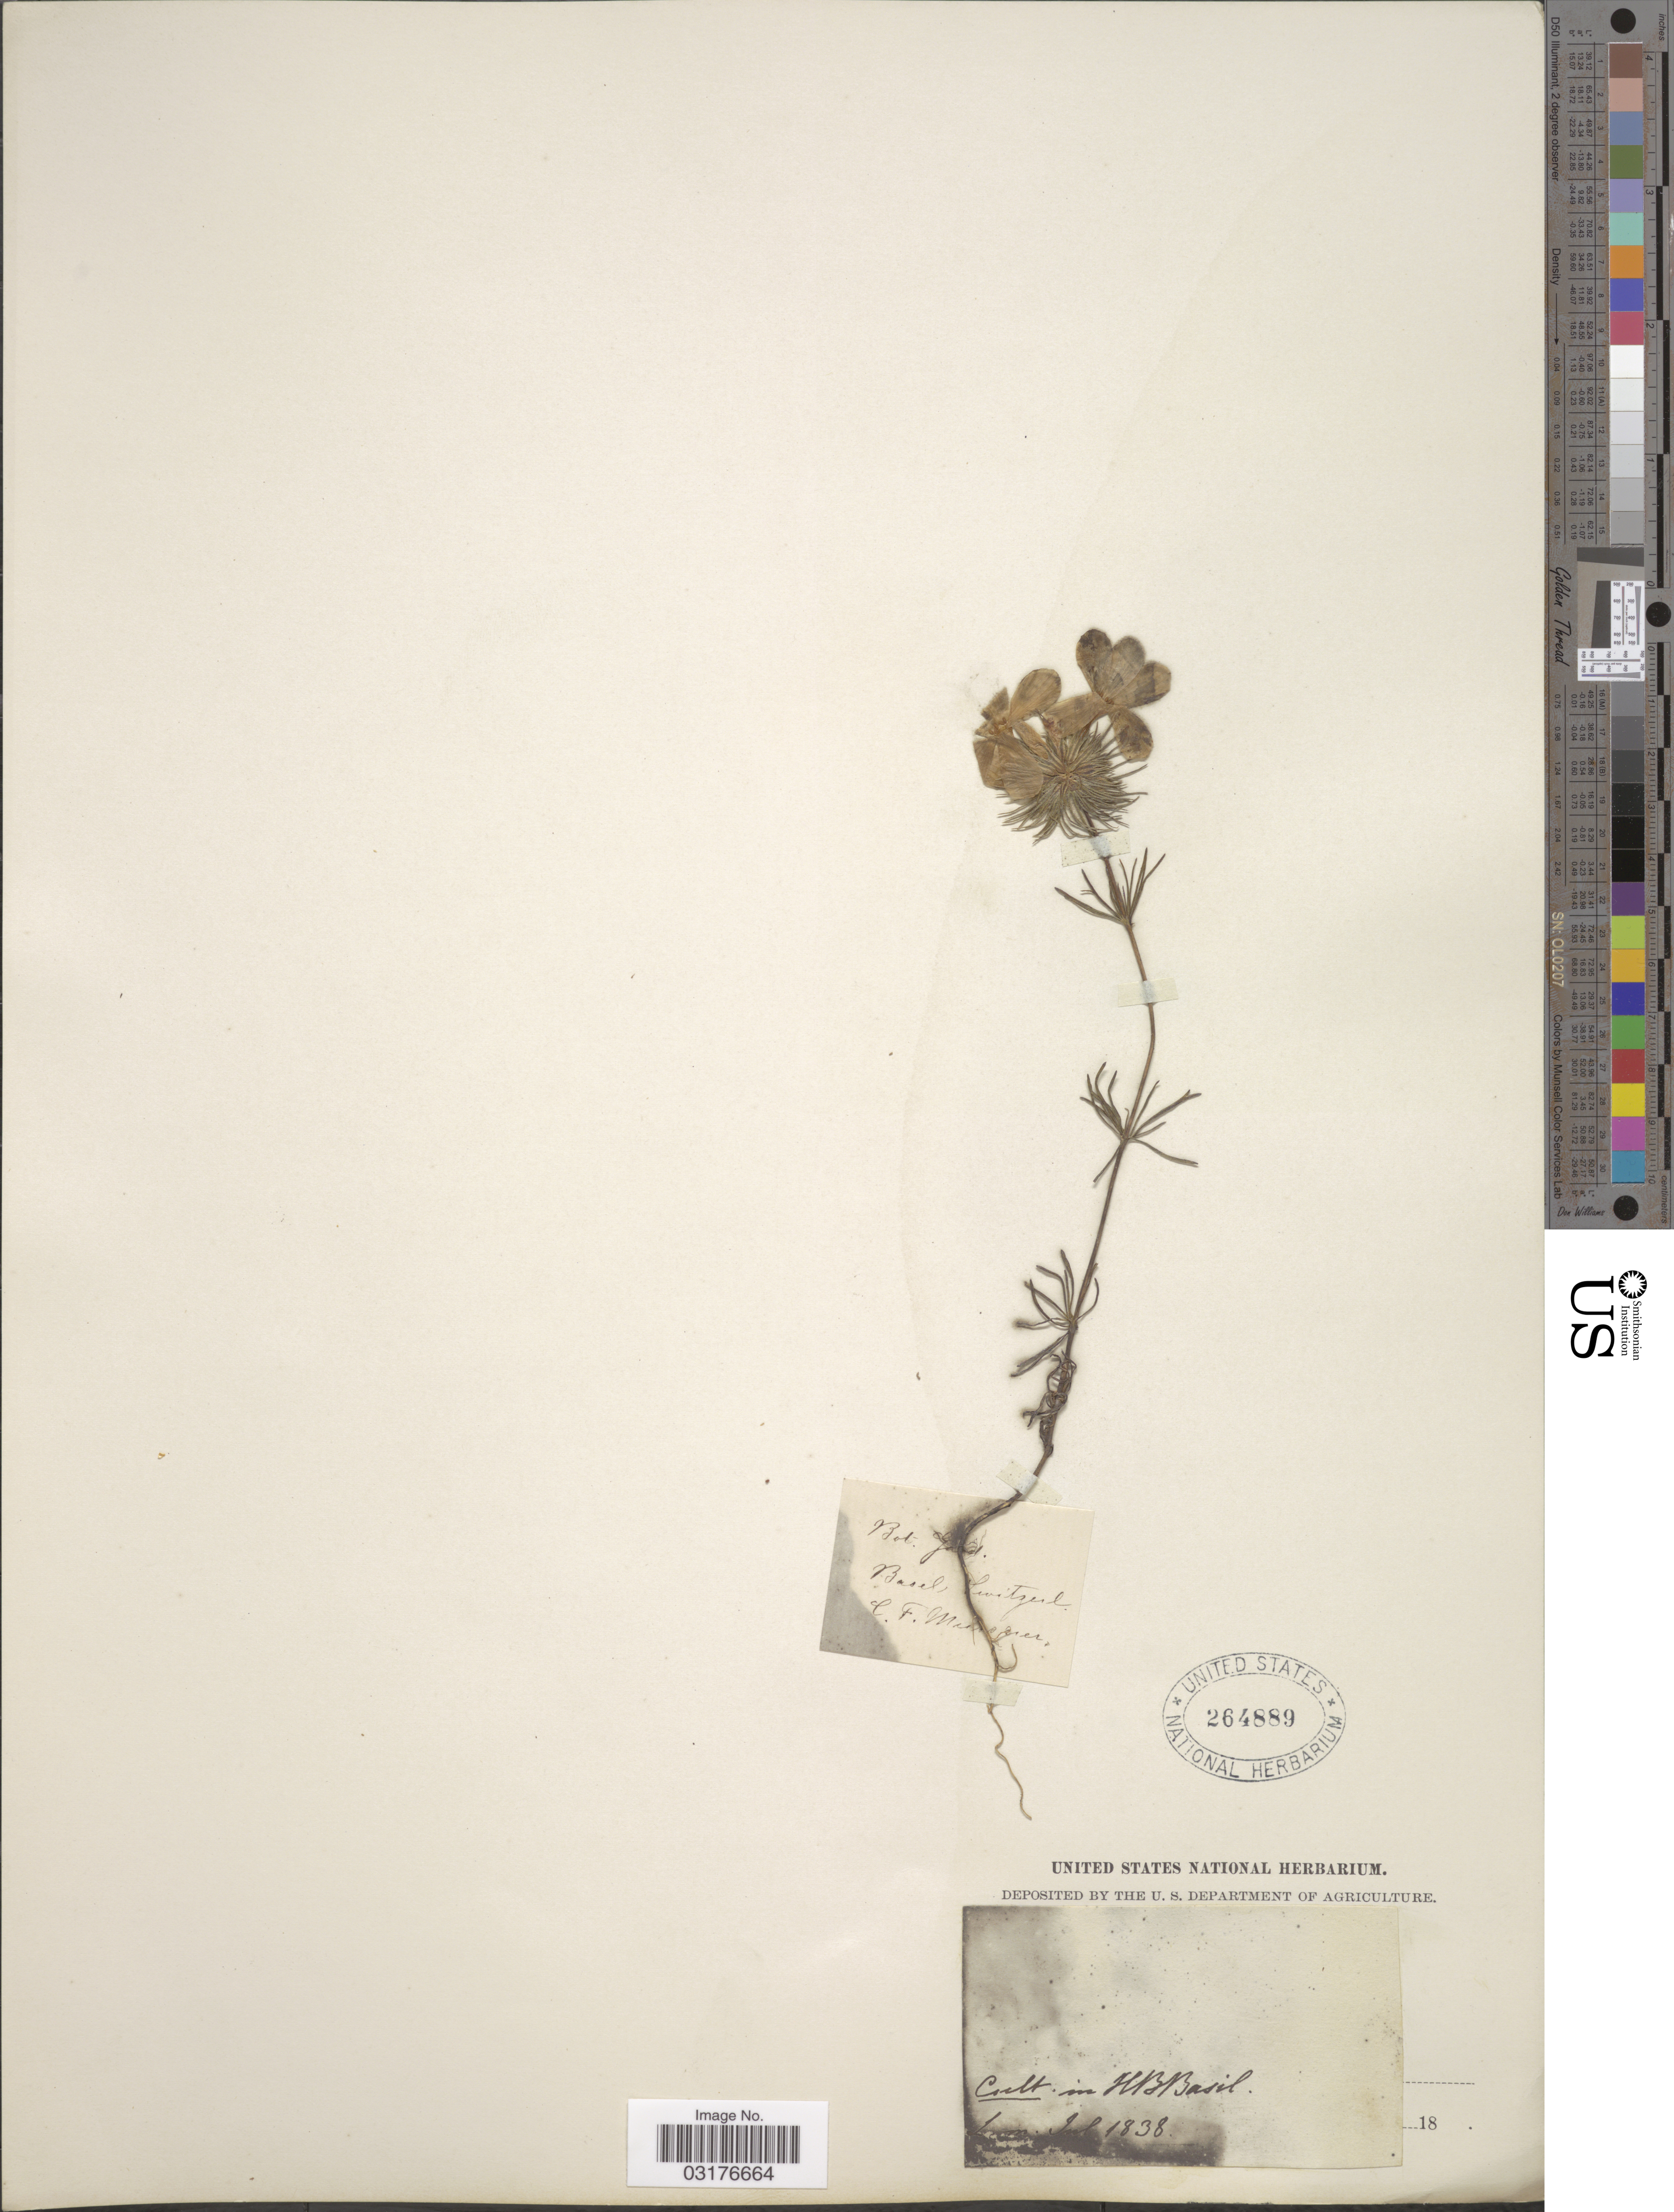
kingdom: Plantae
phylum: Tracheophyta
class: Magnoliopsida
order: Ericales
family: Polemoniaceae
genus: Leptosiphon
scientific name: Leptosiphon grandiflorus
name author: Benth.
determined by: Strong, Mark T., (BOT), Smithsonian Institution - National Museum of Natural History (UNITED STATES)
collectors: C. F. D. Meisner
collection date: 1838-07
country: Switzerland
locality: Cult in HB Basil.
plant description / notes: Cultivated in Herb. Basel, Switzerland, 1837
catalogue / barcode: US 264889